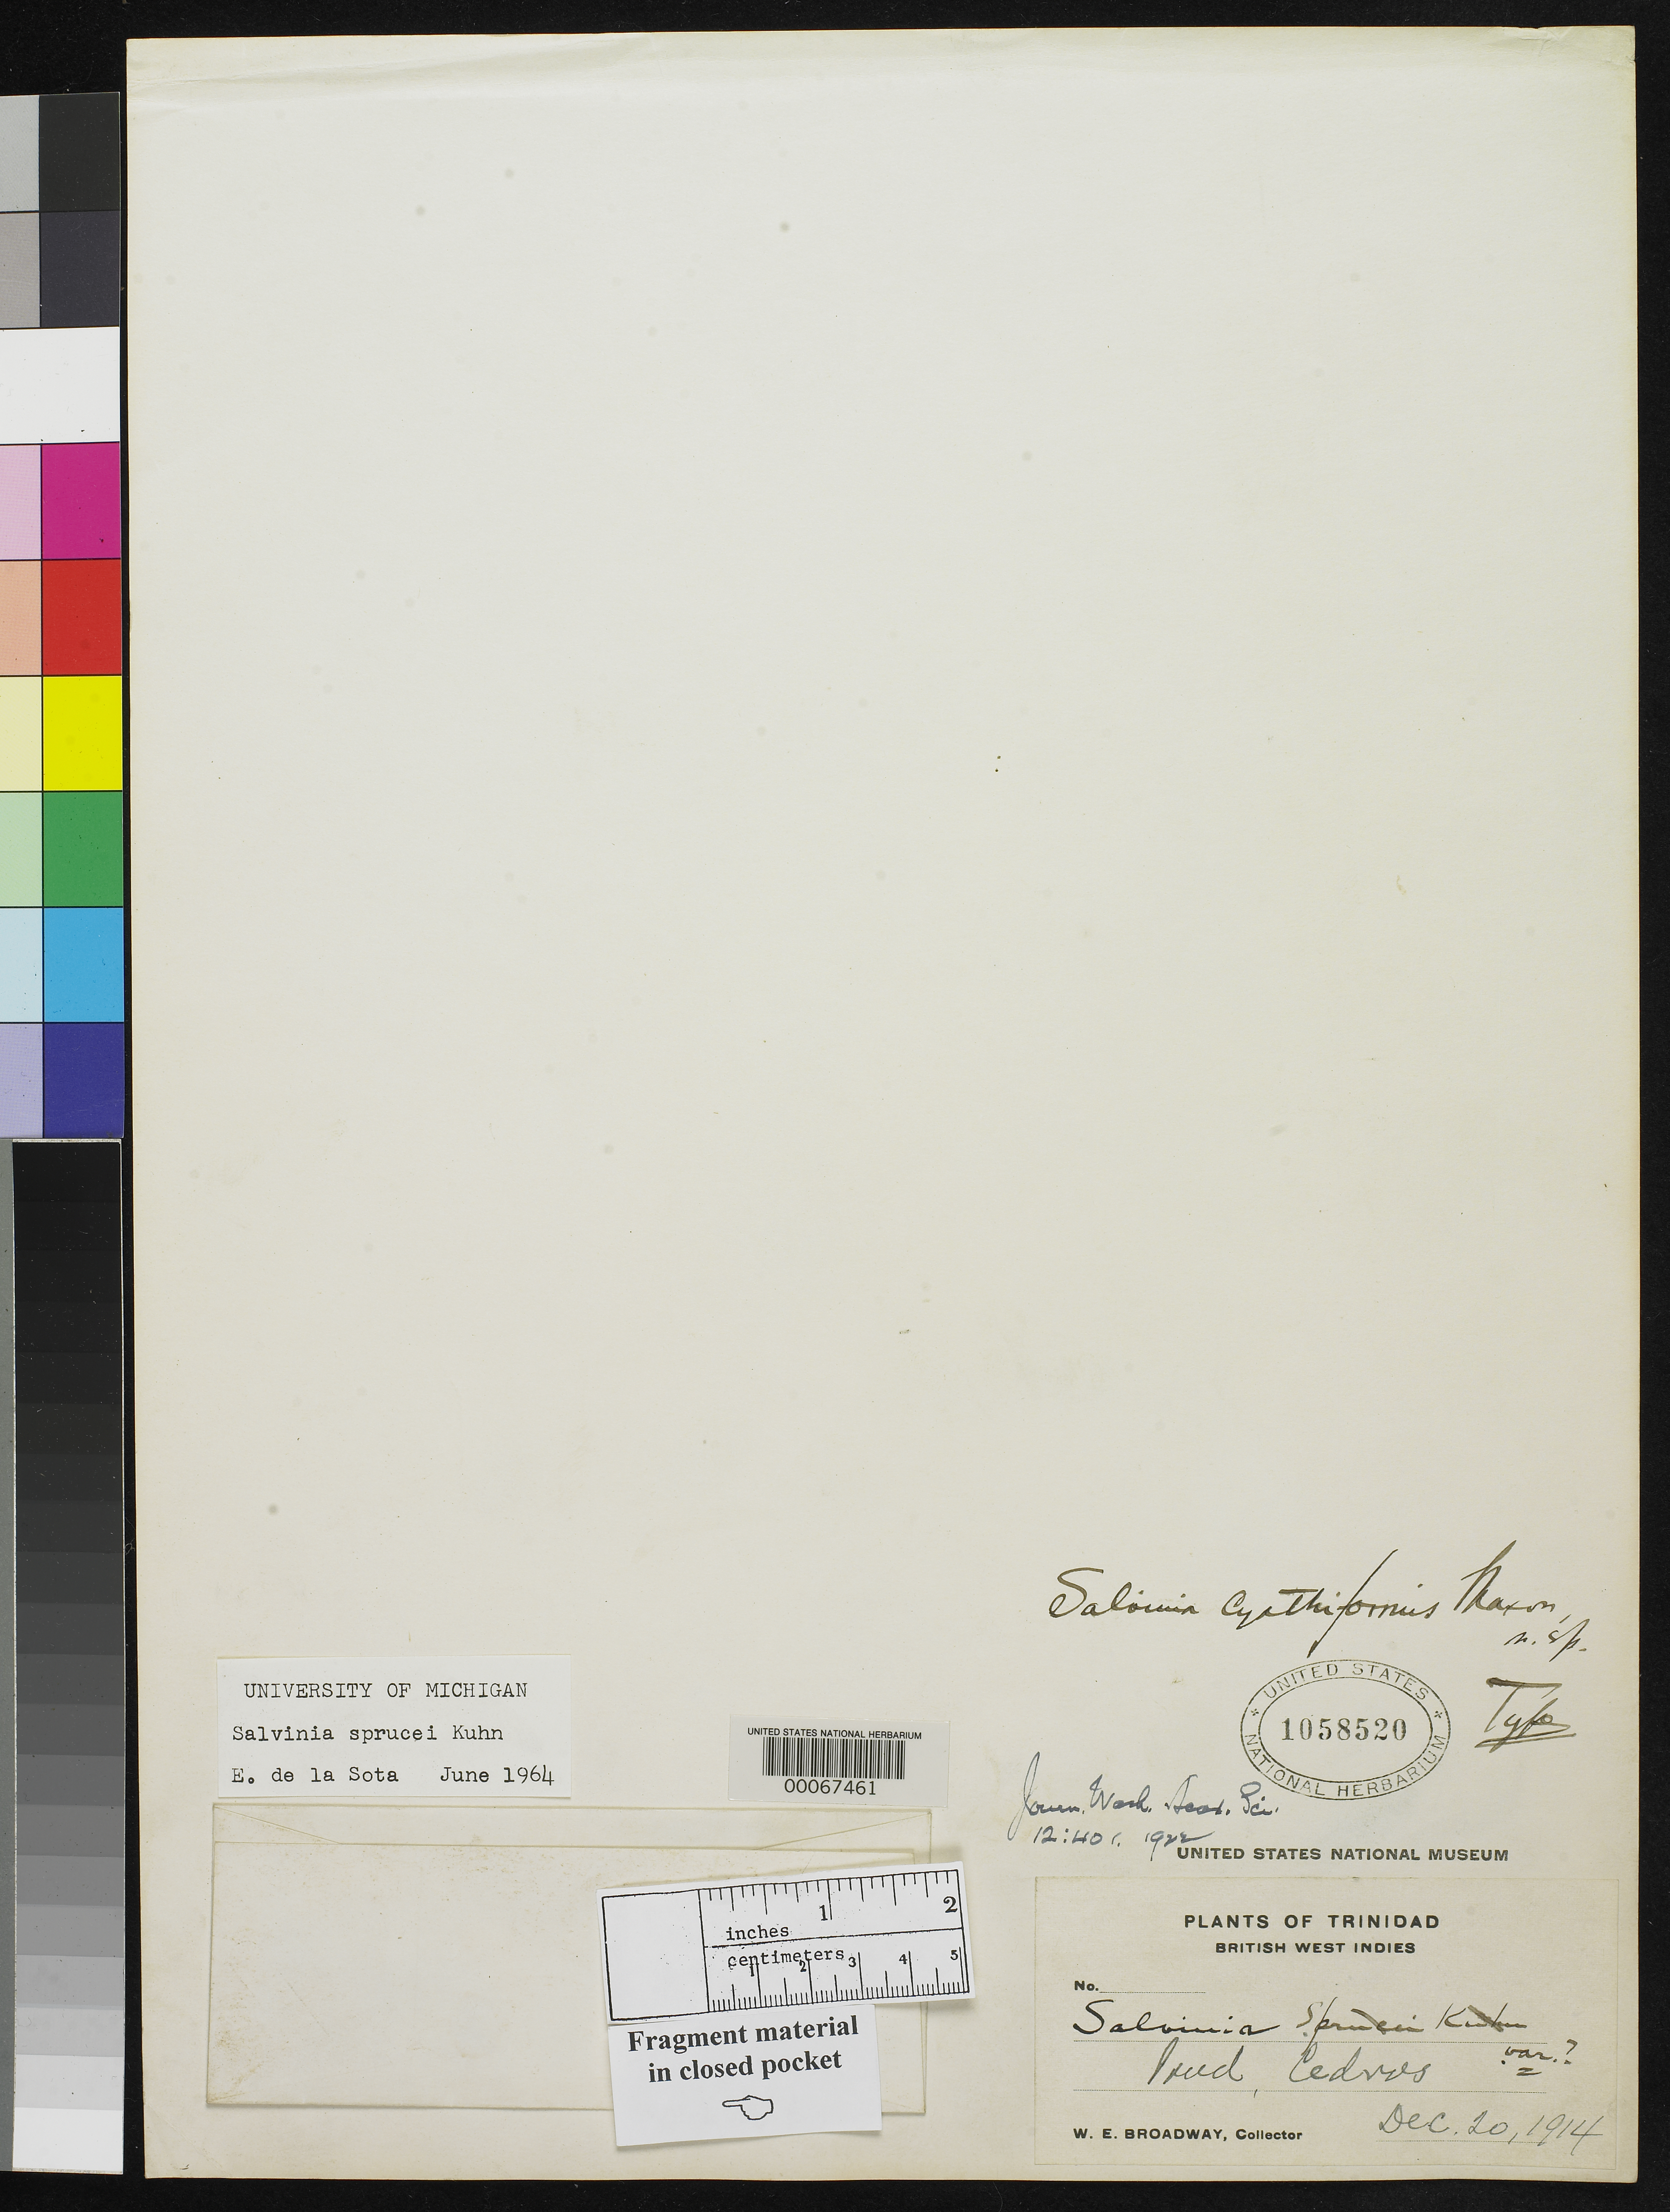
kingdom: Plantae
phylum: Tracheophyta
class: Polypodiopsida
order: Salviniales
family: Salviniaceae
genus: Salvinia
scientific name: Salvinia cyathiformis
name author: Maxon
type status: Holotype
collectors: W. E. Broadway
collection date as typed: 20 Dec 1914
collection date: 1914-12-20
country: Trinidad and Tobago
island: Trinidad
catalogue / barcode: US 1058520